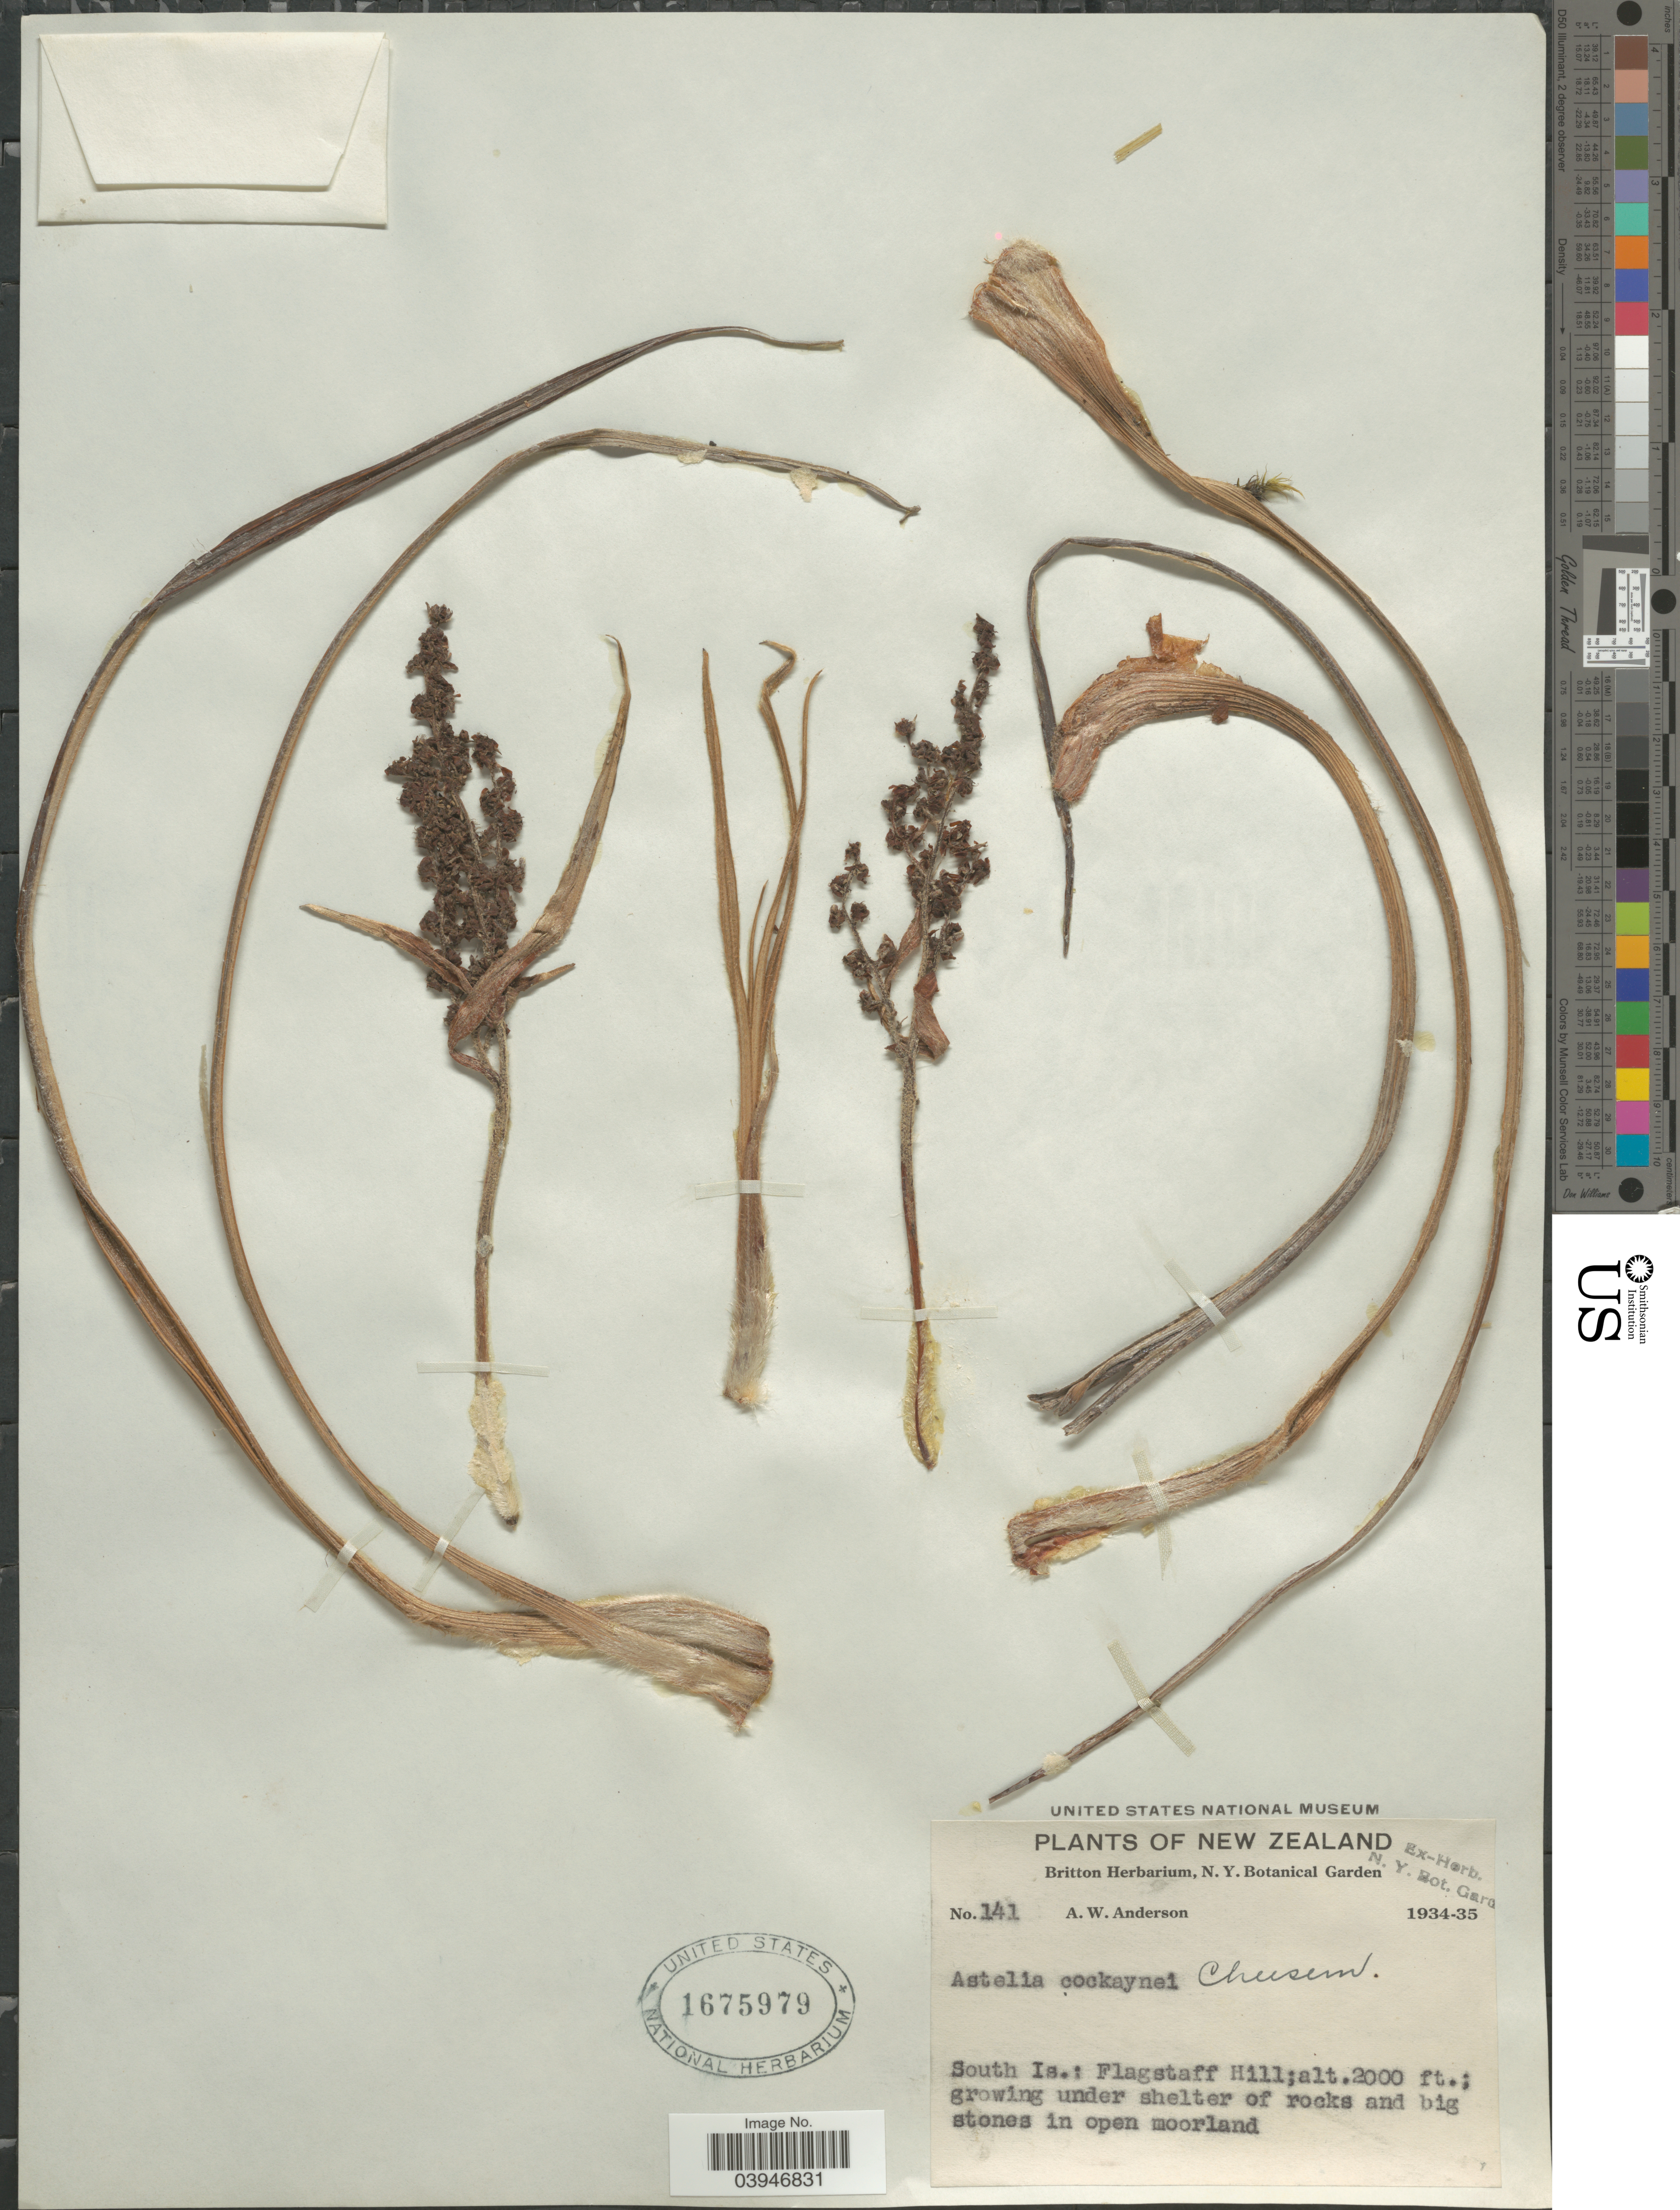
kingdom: Plantae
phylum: Tracheophyta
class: Liliopsida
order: Asparagales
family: Asteliaceae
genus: Astelia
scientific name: Astelia cockaynei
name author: Cheeseman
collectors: A. W. Anderson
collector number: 141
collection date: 1934/1935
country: New Zealand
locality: South Is.: Flagstaff Hill.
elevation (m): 610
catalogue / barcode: US 1675979